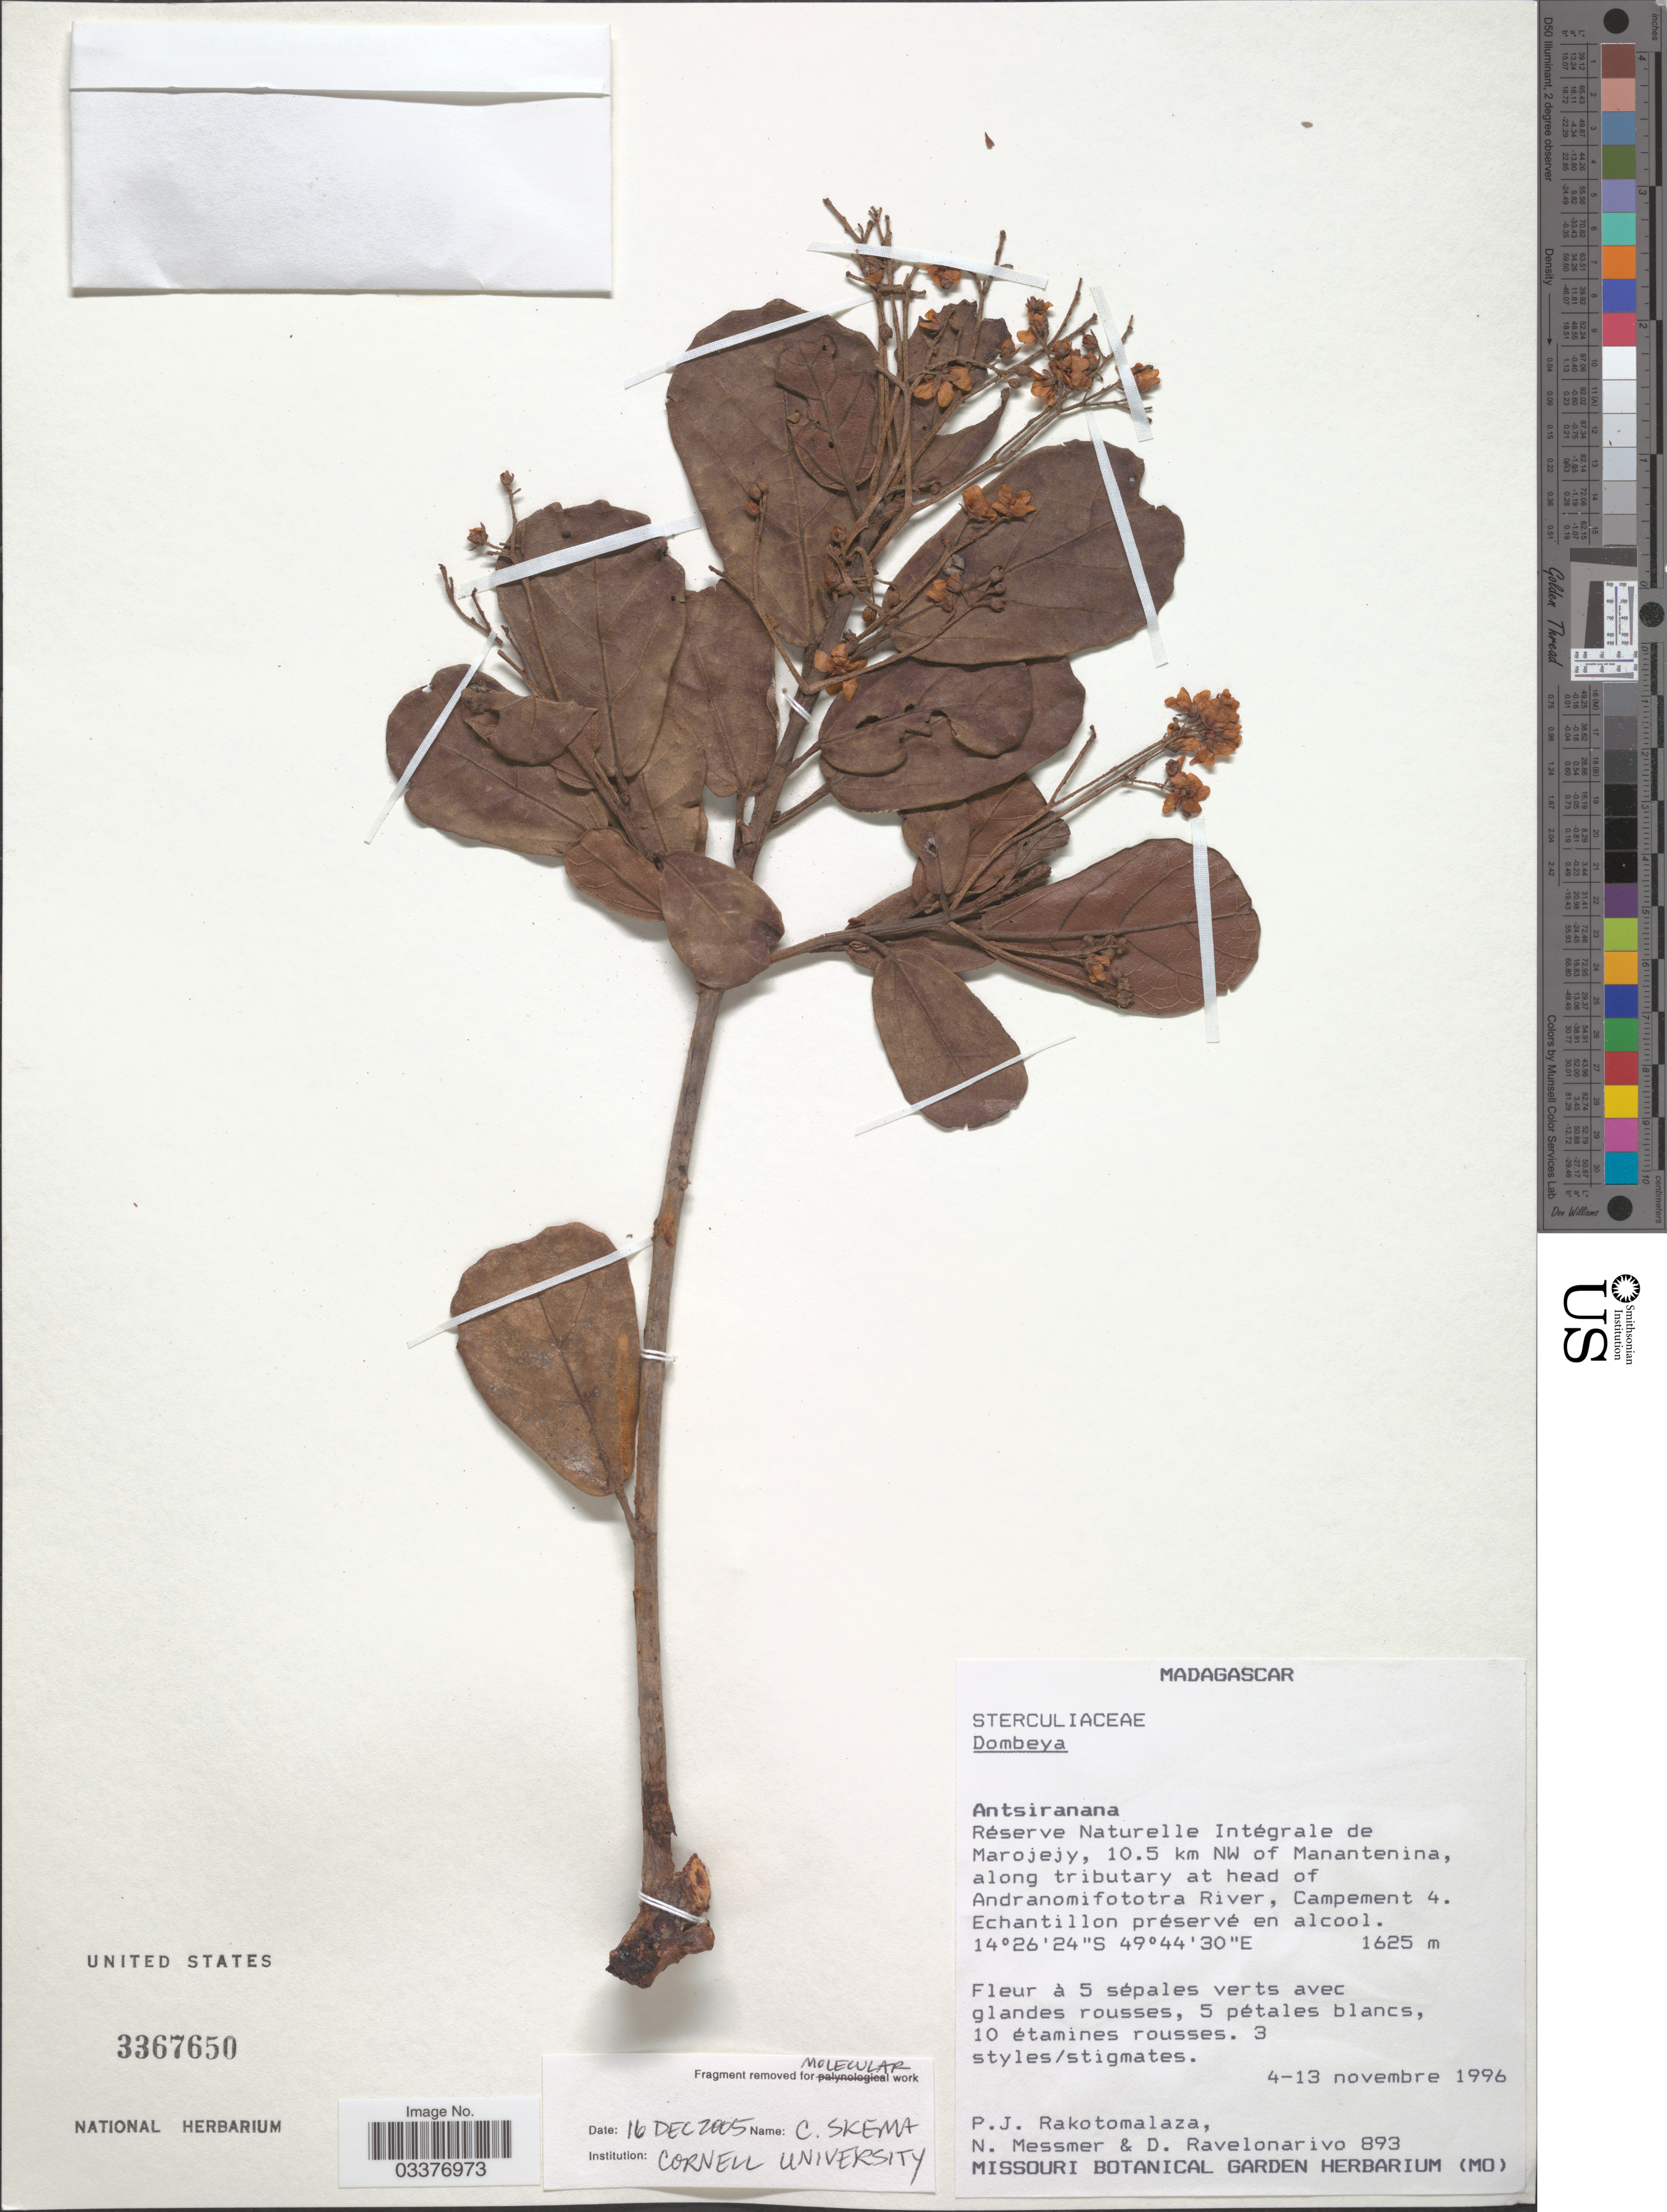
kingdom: Plantae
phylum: Tracheophyta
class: Magnoliopsida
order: Malvales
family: Malvaceae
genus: Dombeya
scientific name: Dombeya sp.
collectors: P. J. Rakotomalaza, N. Messmer & D. Ravelonarivo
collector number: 893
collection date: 1996-11-04/1996-11-13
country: Madagascar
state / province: Sava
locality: Réserve Naturelle Intégrale de Marojejy, 10.5 km NW of Manantenina, along tributary at head of Andranomifototra River, Campement 4.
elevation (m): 1625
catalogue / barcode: US 3367650